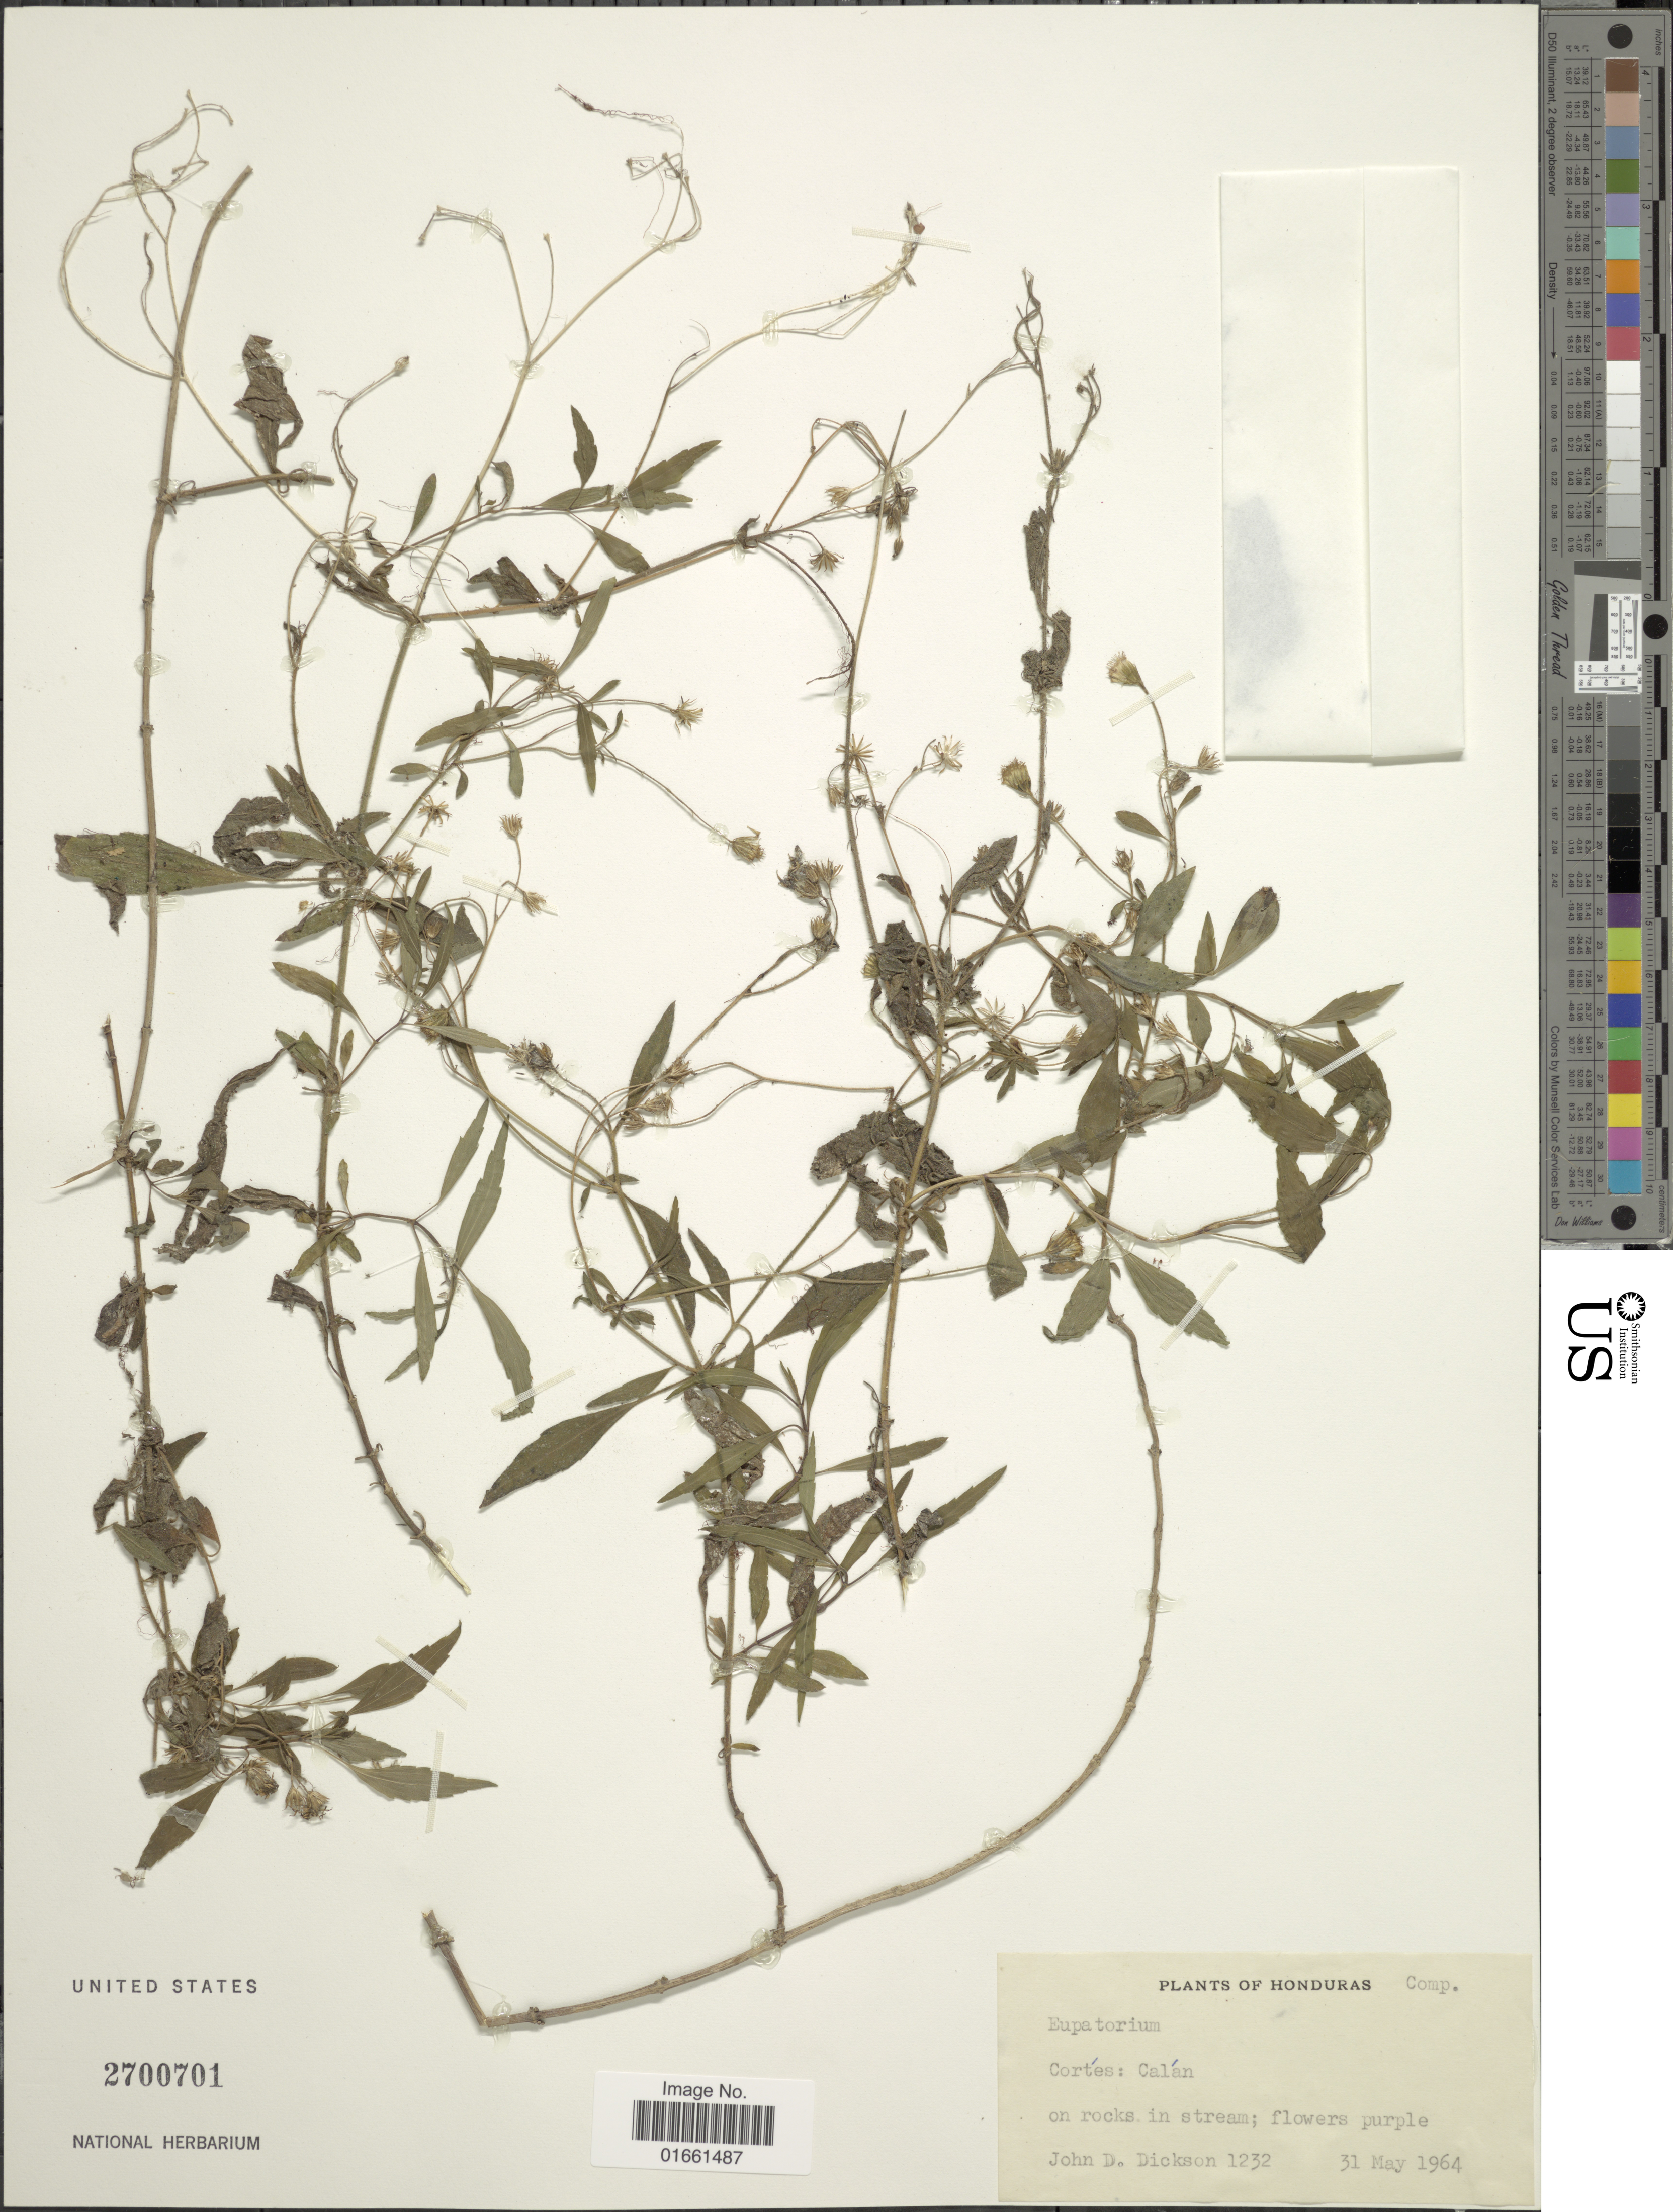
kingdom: Plantae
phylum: Tracheophyta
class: Magnoliopsida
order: Asterales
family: Asteraceae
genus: Fleischmannia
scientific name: Fleischmannia imitans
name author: (B.L. Rob.) R.M. King & H. Rob.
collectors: J. Dickson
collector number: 1232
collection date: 1964-05-31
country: Honduras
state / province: Cortés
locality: Cortes: Calan on rocks in stream.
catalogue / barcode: US 2700701